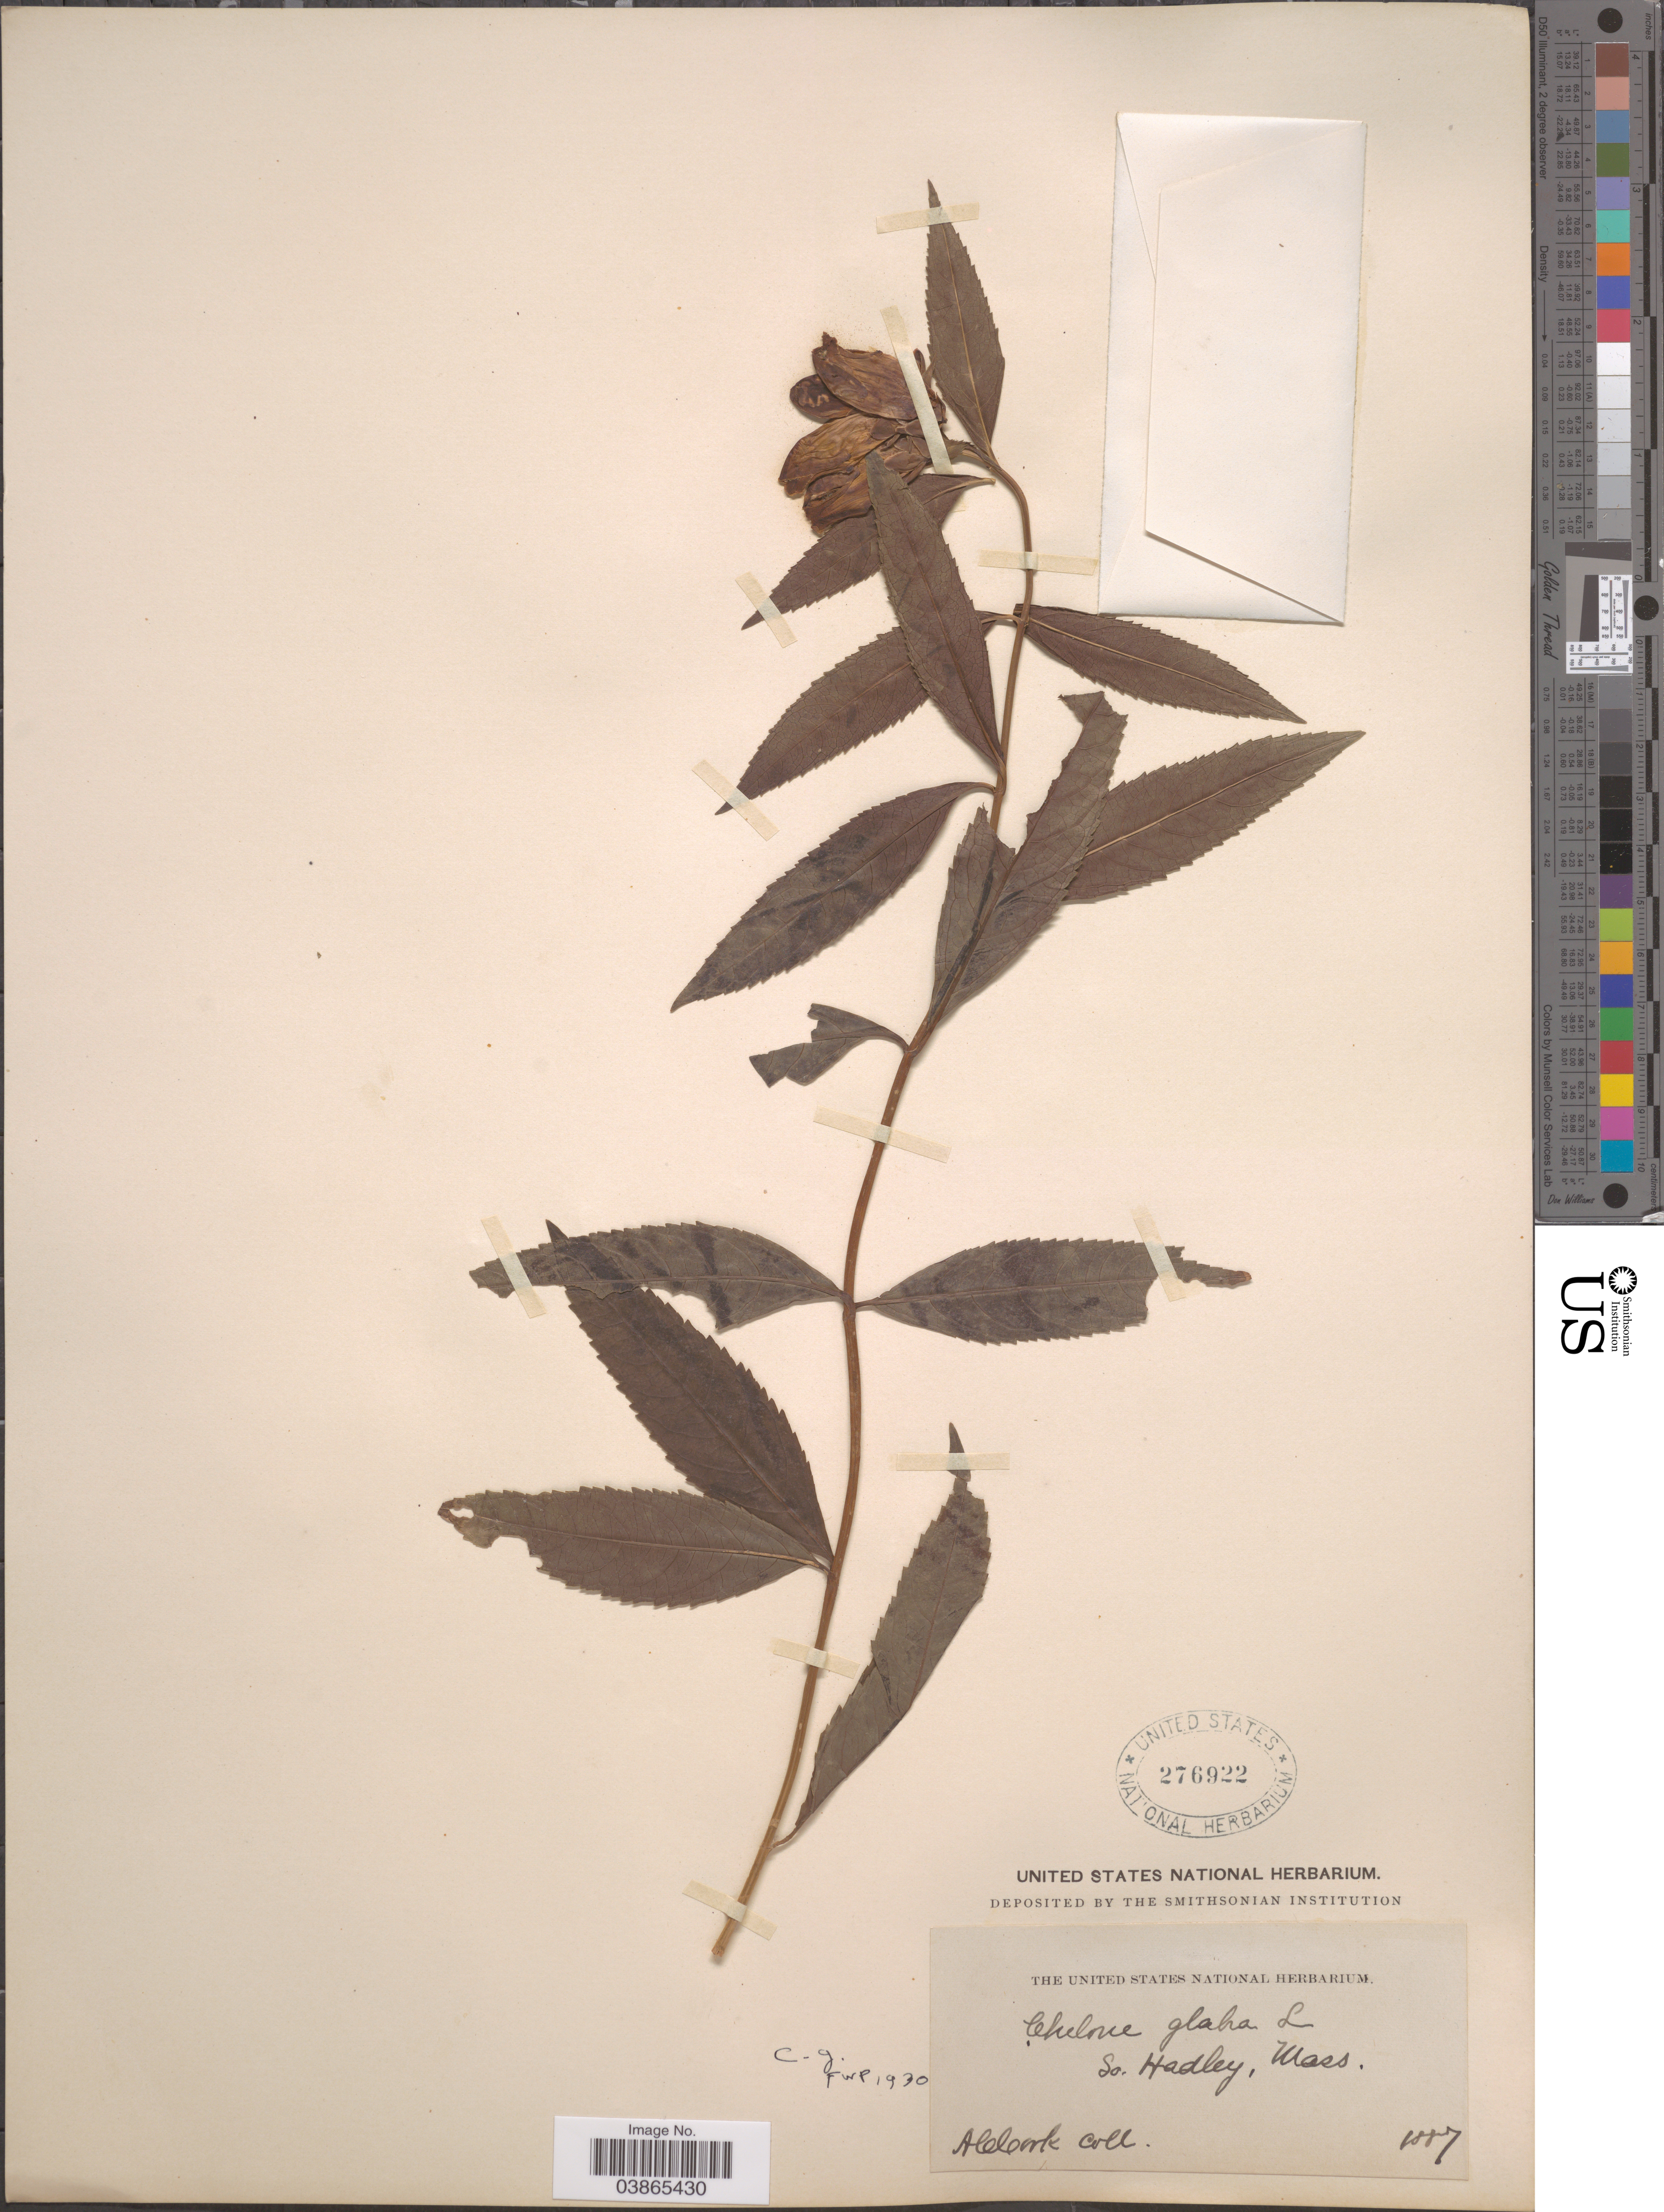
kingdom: Plantae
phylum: Tracheophyta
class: Magnoliopsida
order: Lamiales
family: Plantaginaceae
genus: Chelone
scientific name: Chelone glabra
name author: L.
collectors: A. Cook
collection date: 1887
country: United States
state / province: Massachusetts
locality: So. Hadley.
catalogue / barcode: US 276922